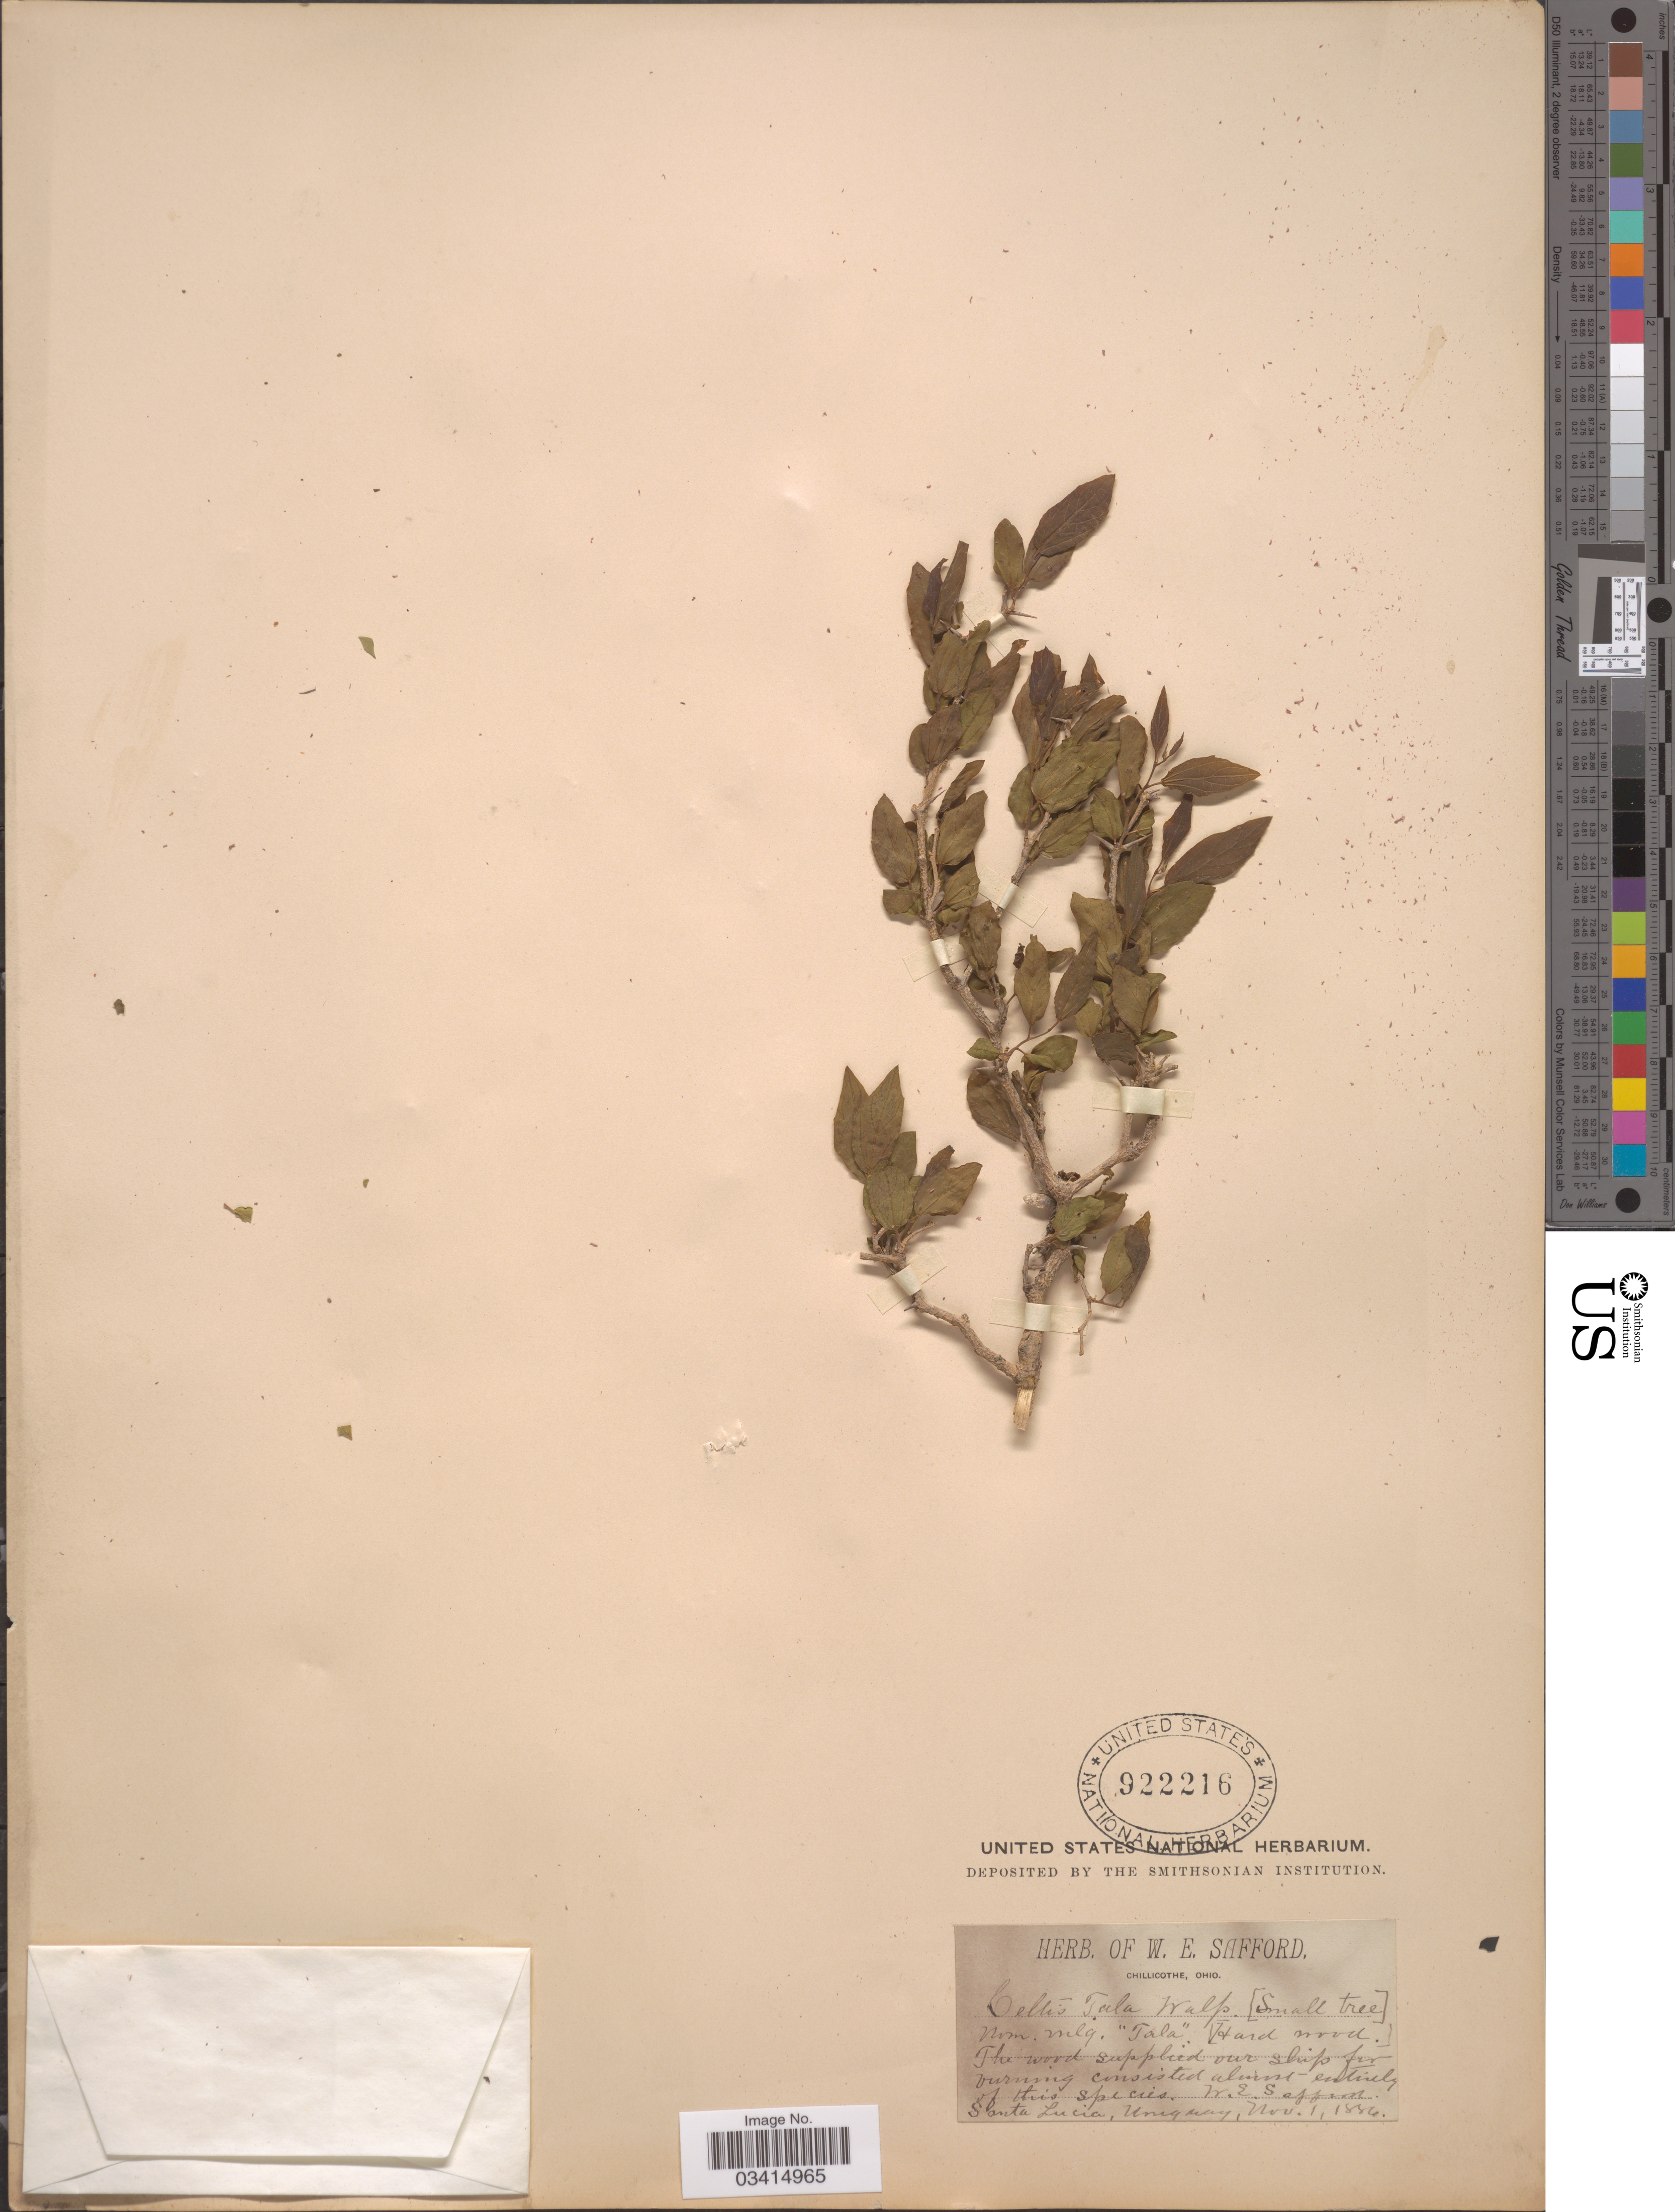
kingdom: Plantae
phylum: Tracheophyta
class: Magnoliopsida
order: Rosales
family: Cannabaceae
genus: Celtis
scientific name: Celtis spinosa var. weddelliana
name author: (Planch.) Baehni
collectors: W. E. Safford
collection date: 1886-11-01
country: Uruguay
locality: Santa Lucia.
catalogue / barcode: US 922216